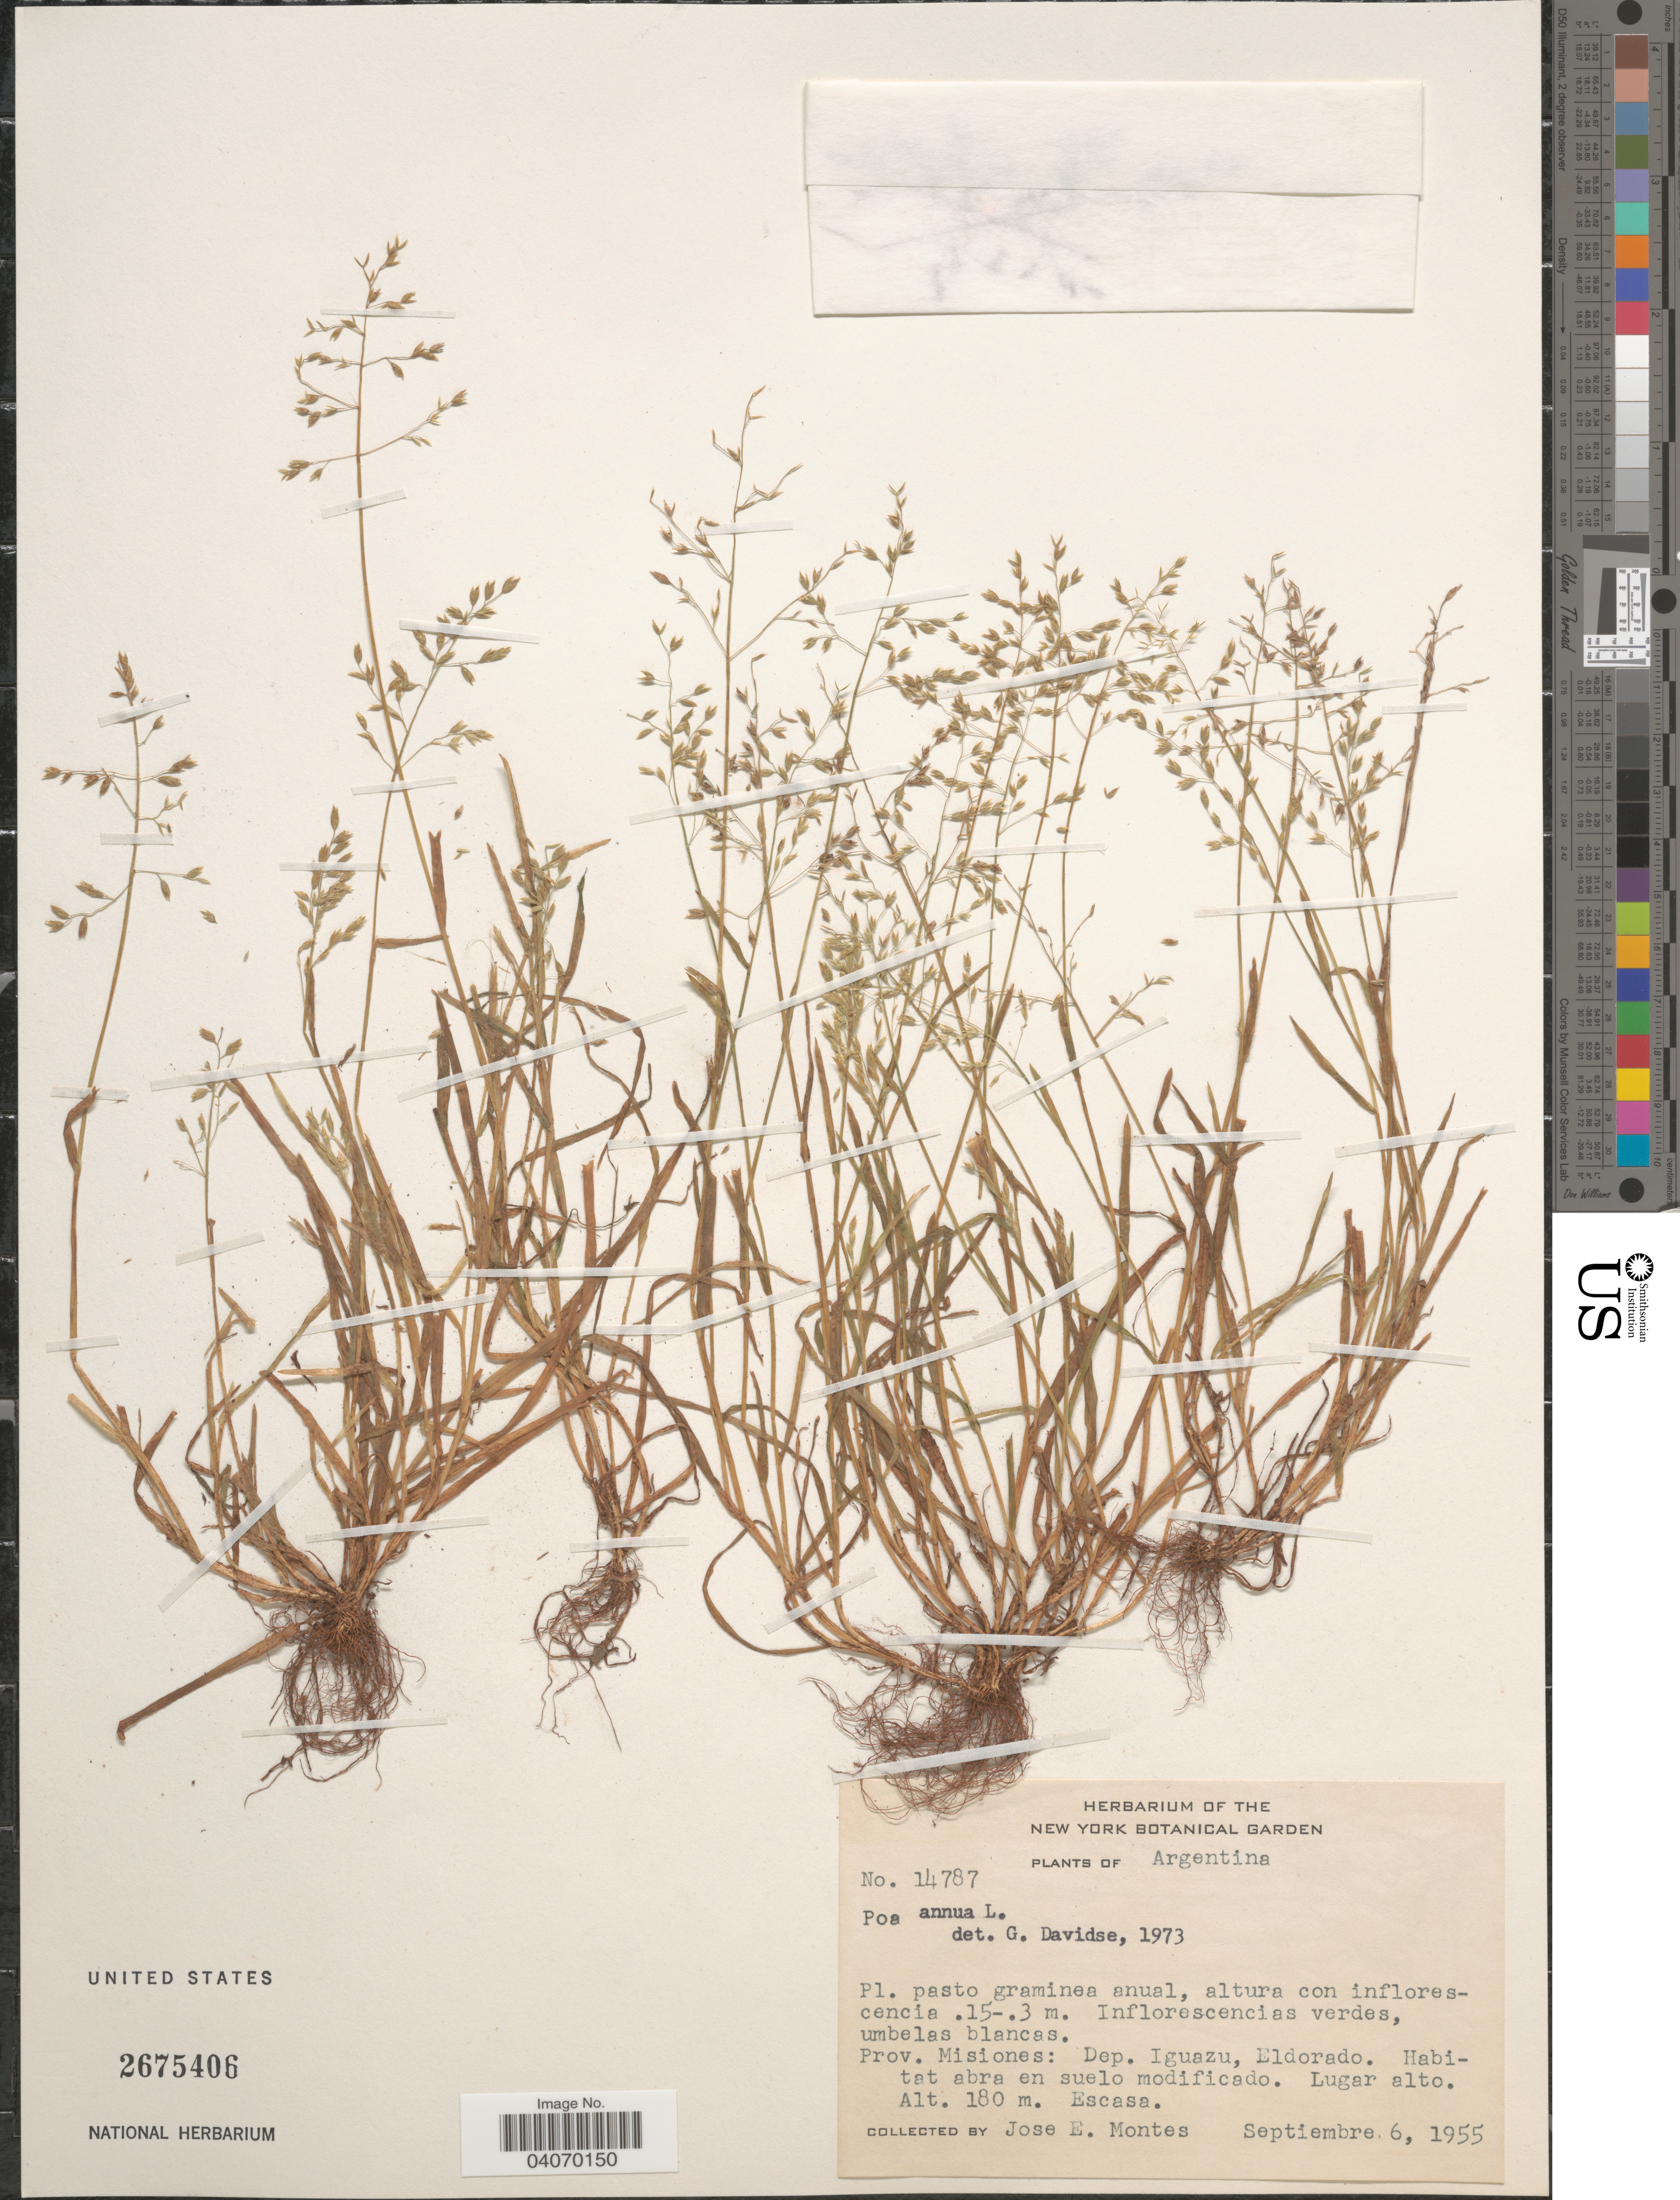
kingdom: Plantae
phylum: Tracheophyta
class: Liliopsida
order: Poales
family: Poaceae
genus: Poa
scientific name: Poa annua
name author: L.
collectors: J. E. Montes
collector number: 14787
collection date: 1955-09-06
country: Argentina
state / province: Misiones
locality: Dep. Iguazu, Eldorado.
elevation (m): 180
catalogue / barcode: US 2675406